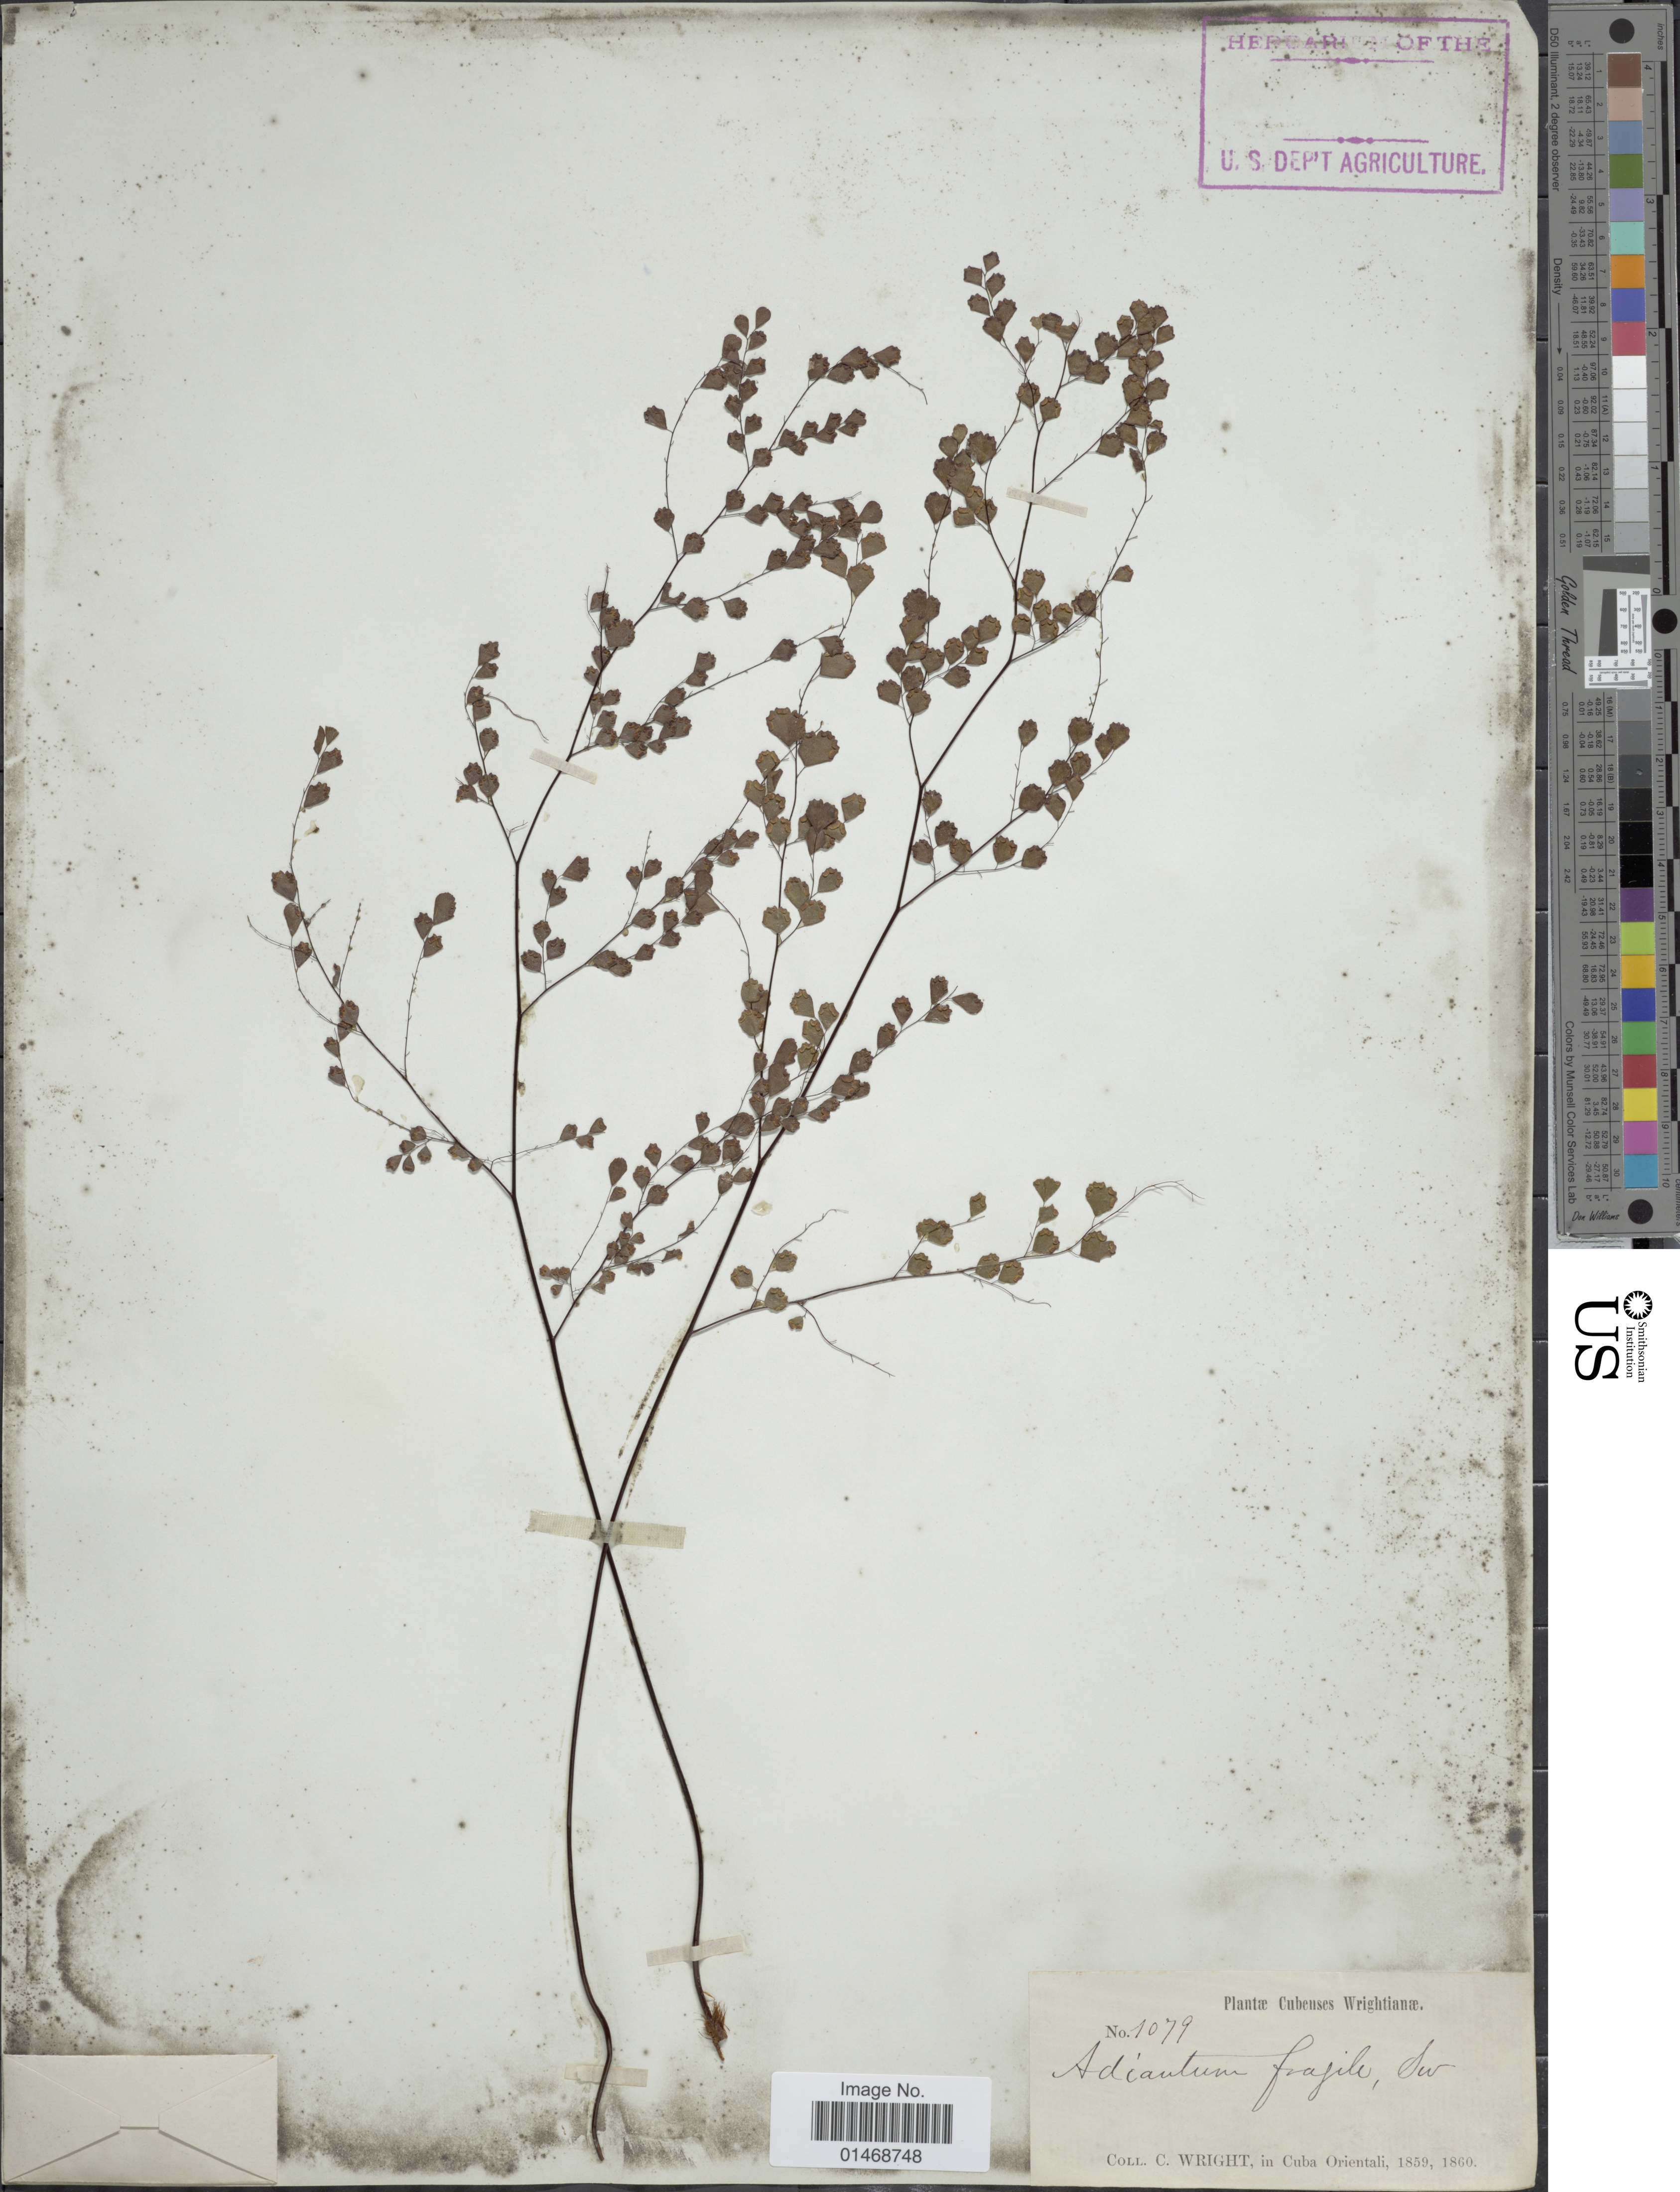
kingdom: Plantae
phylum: Tracheophyta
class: Polypodiopsida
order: Polypodiales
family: Pteridaceae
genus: Adiantum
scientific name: Adiantum fragile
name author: Sw.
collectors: C. Wright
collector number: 1079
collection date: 1859/1860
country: Cuba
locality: In Cuba Orientali